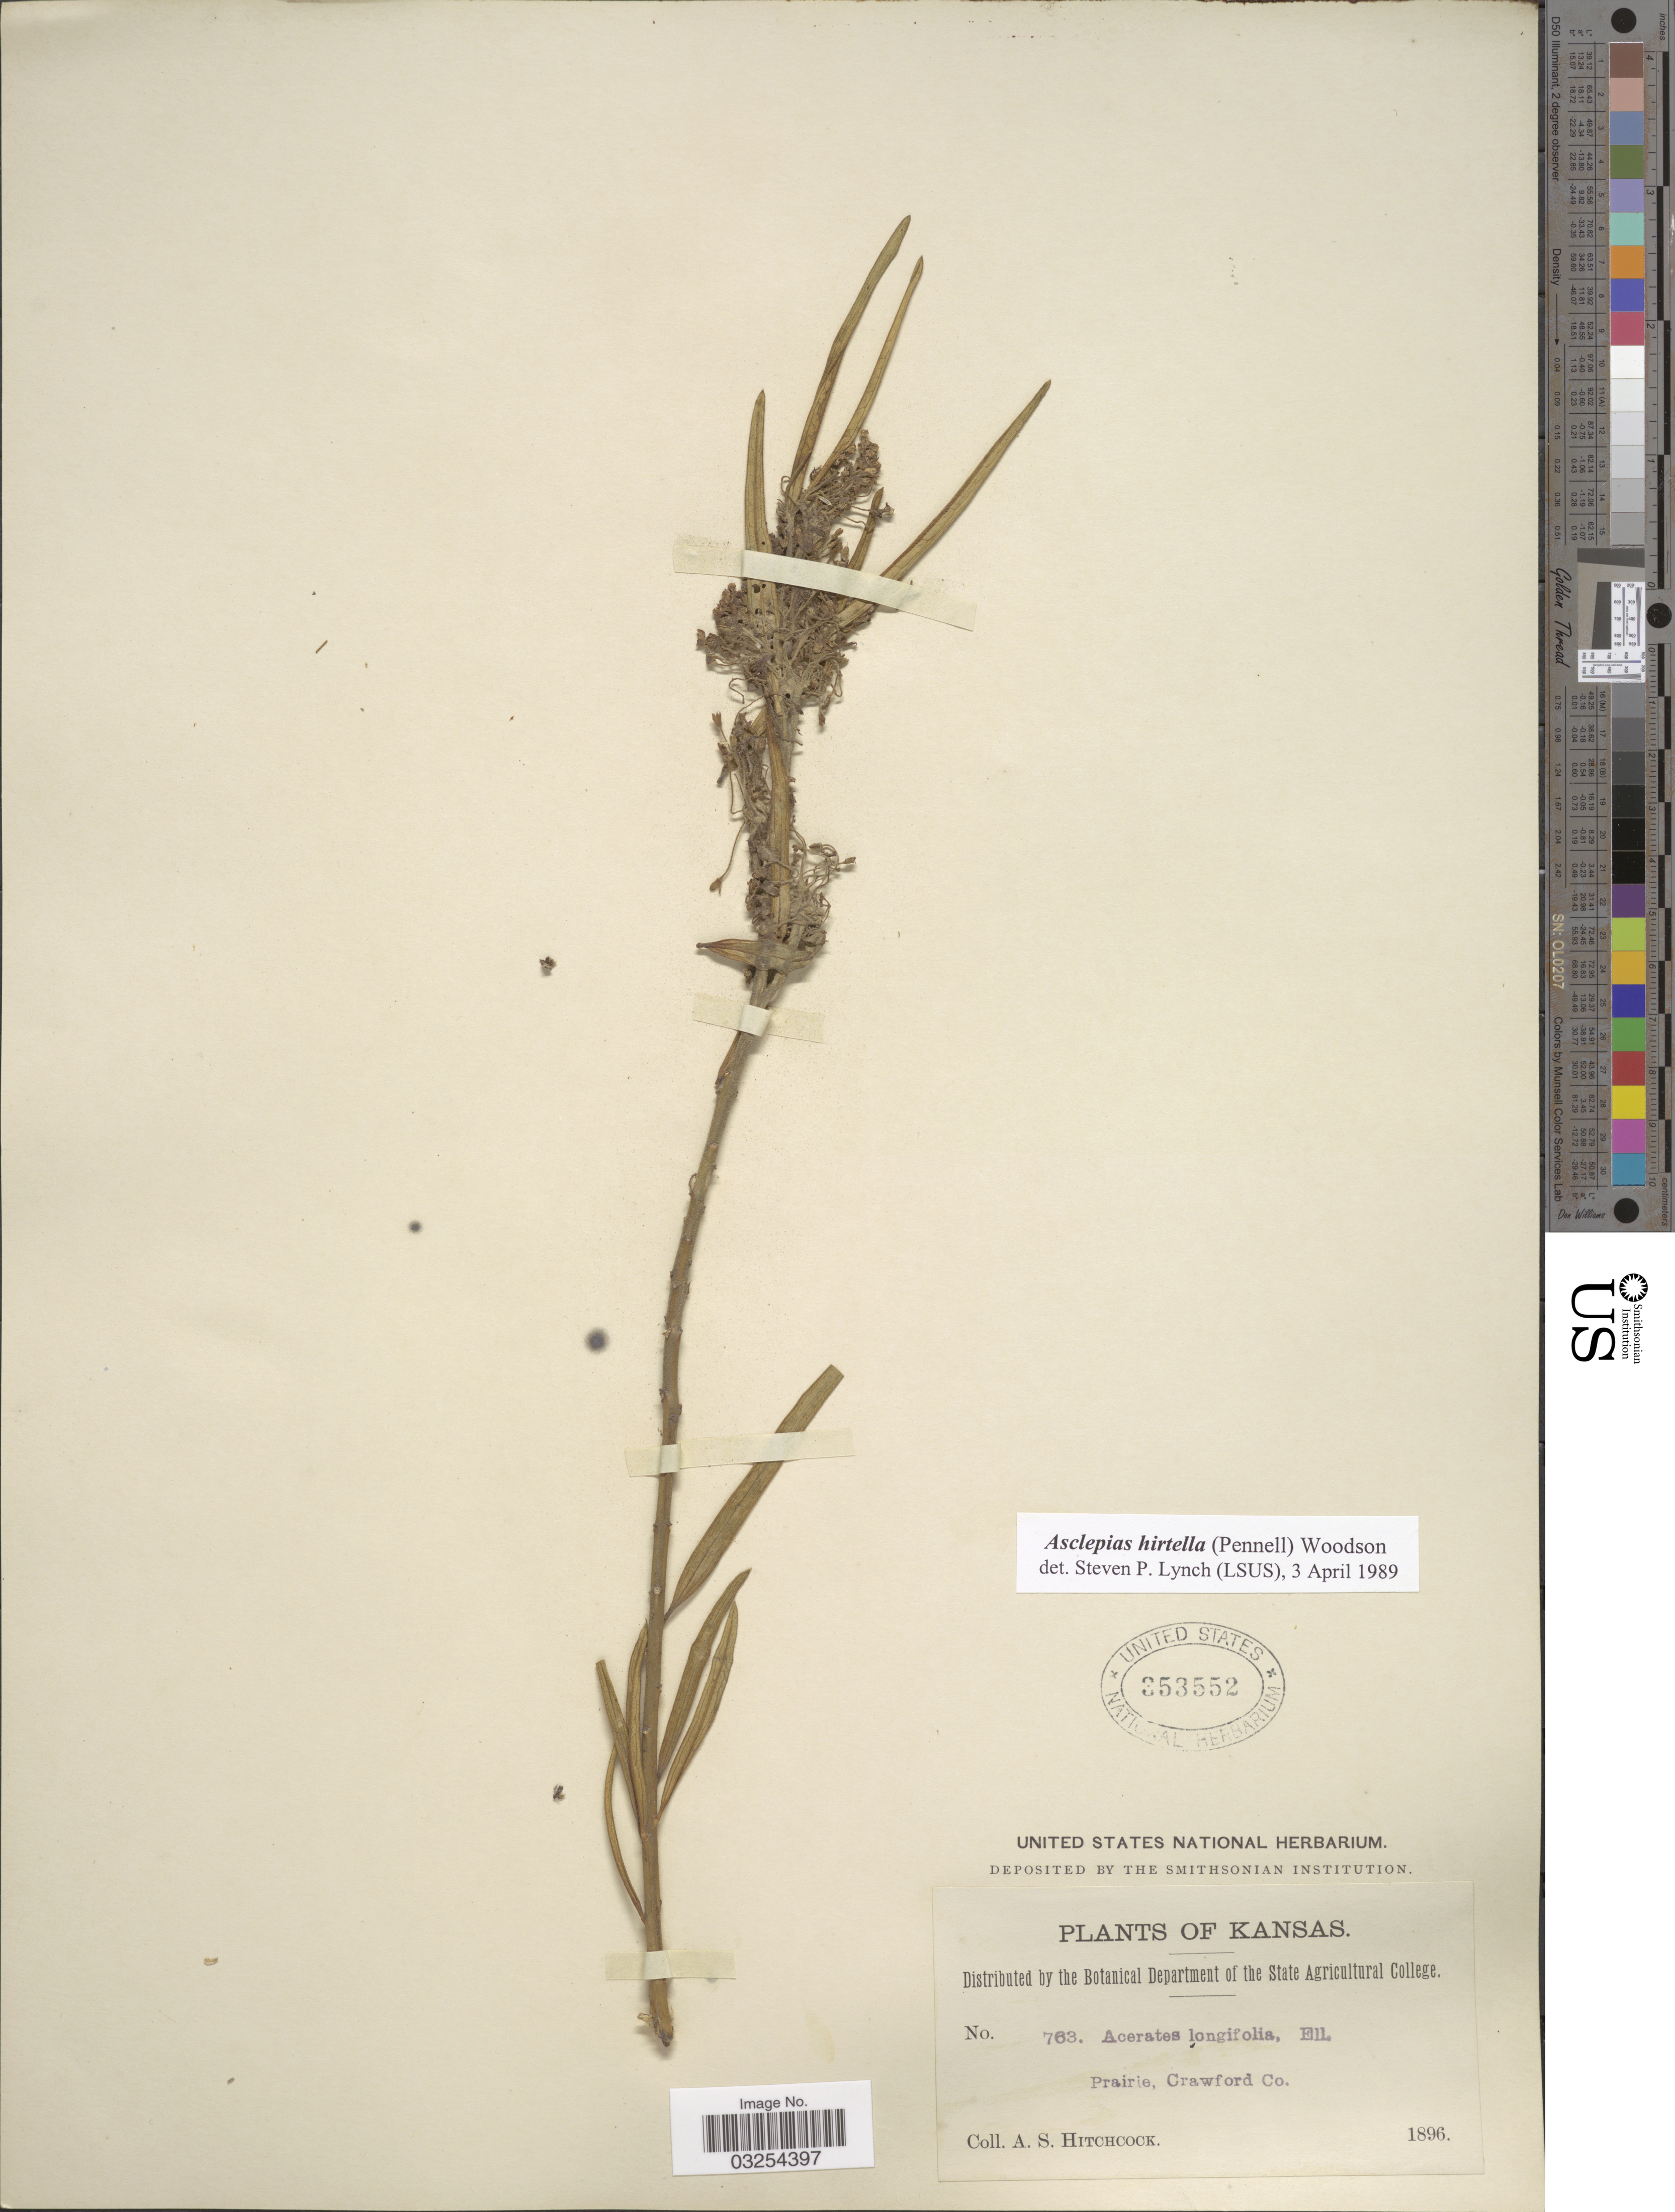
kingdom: Plantae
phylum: Tracheophyta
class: Magnoliopsida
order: Gentianales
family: Apocynaceae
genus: Asclepias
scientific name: Asclepias hirtella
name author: (Pennell) Woodson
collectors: A. S. Hitchcock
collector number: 763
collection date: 1896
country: United States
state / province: Kansas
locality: Prairie, Crawford Co.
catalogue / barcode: US 353552